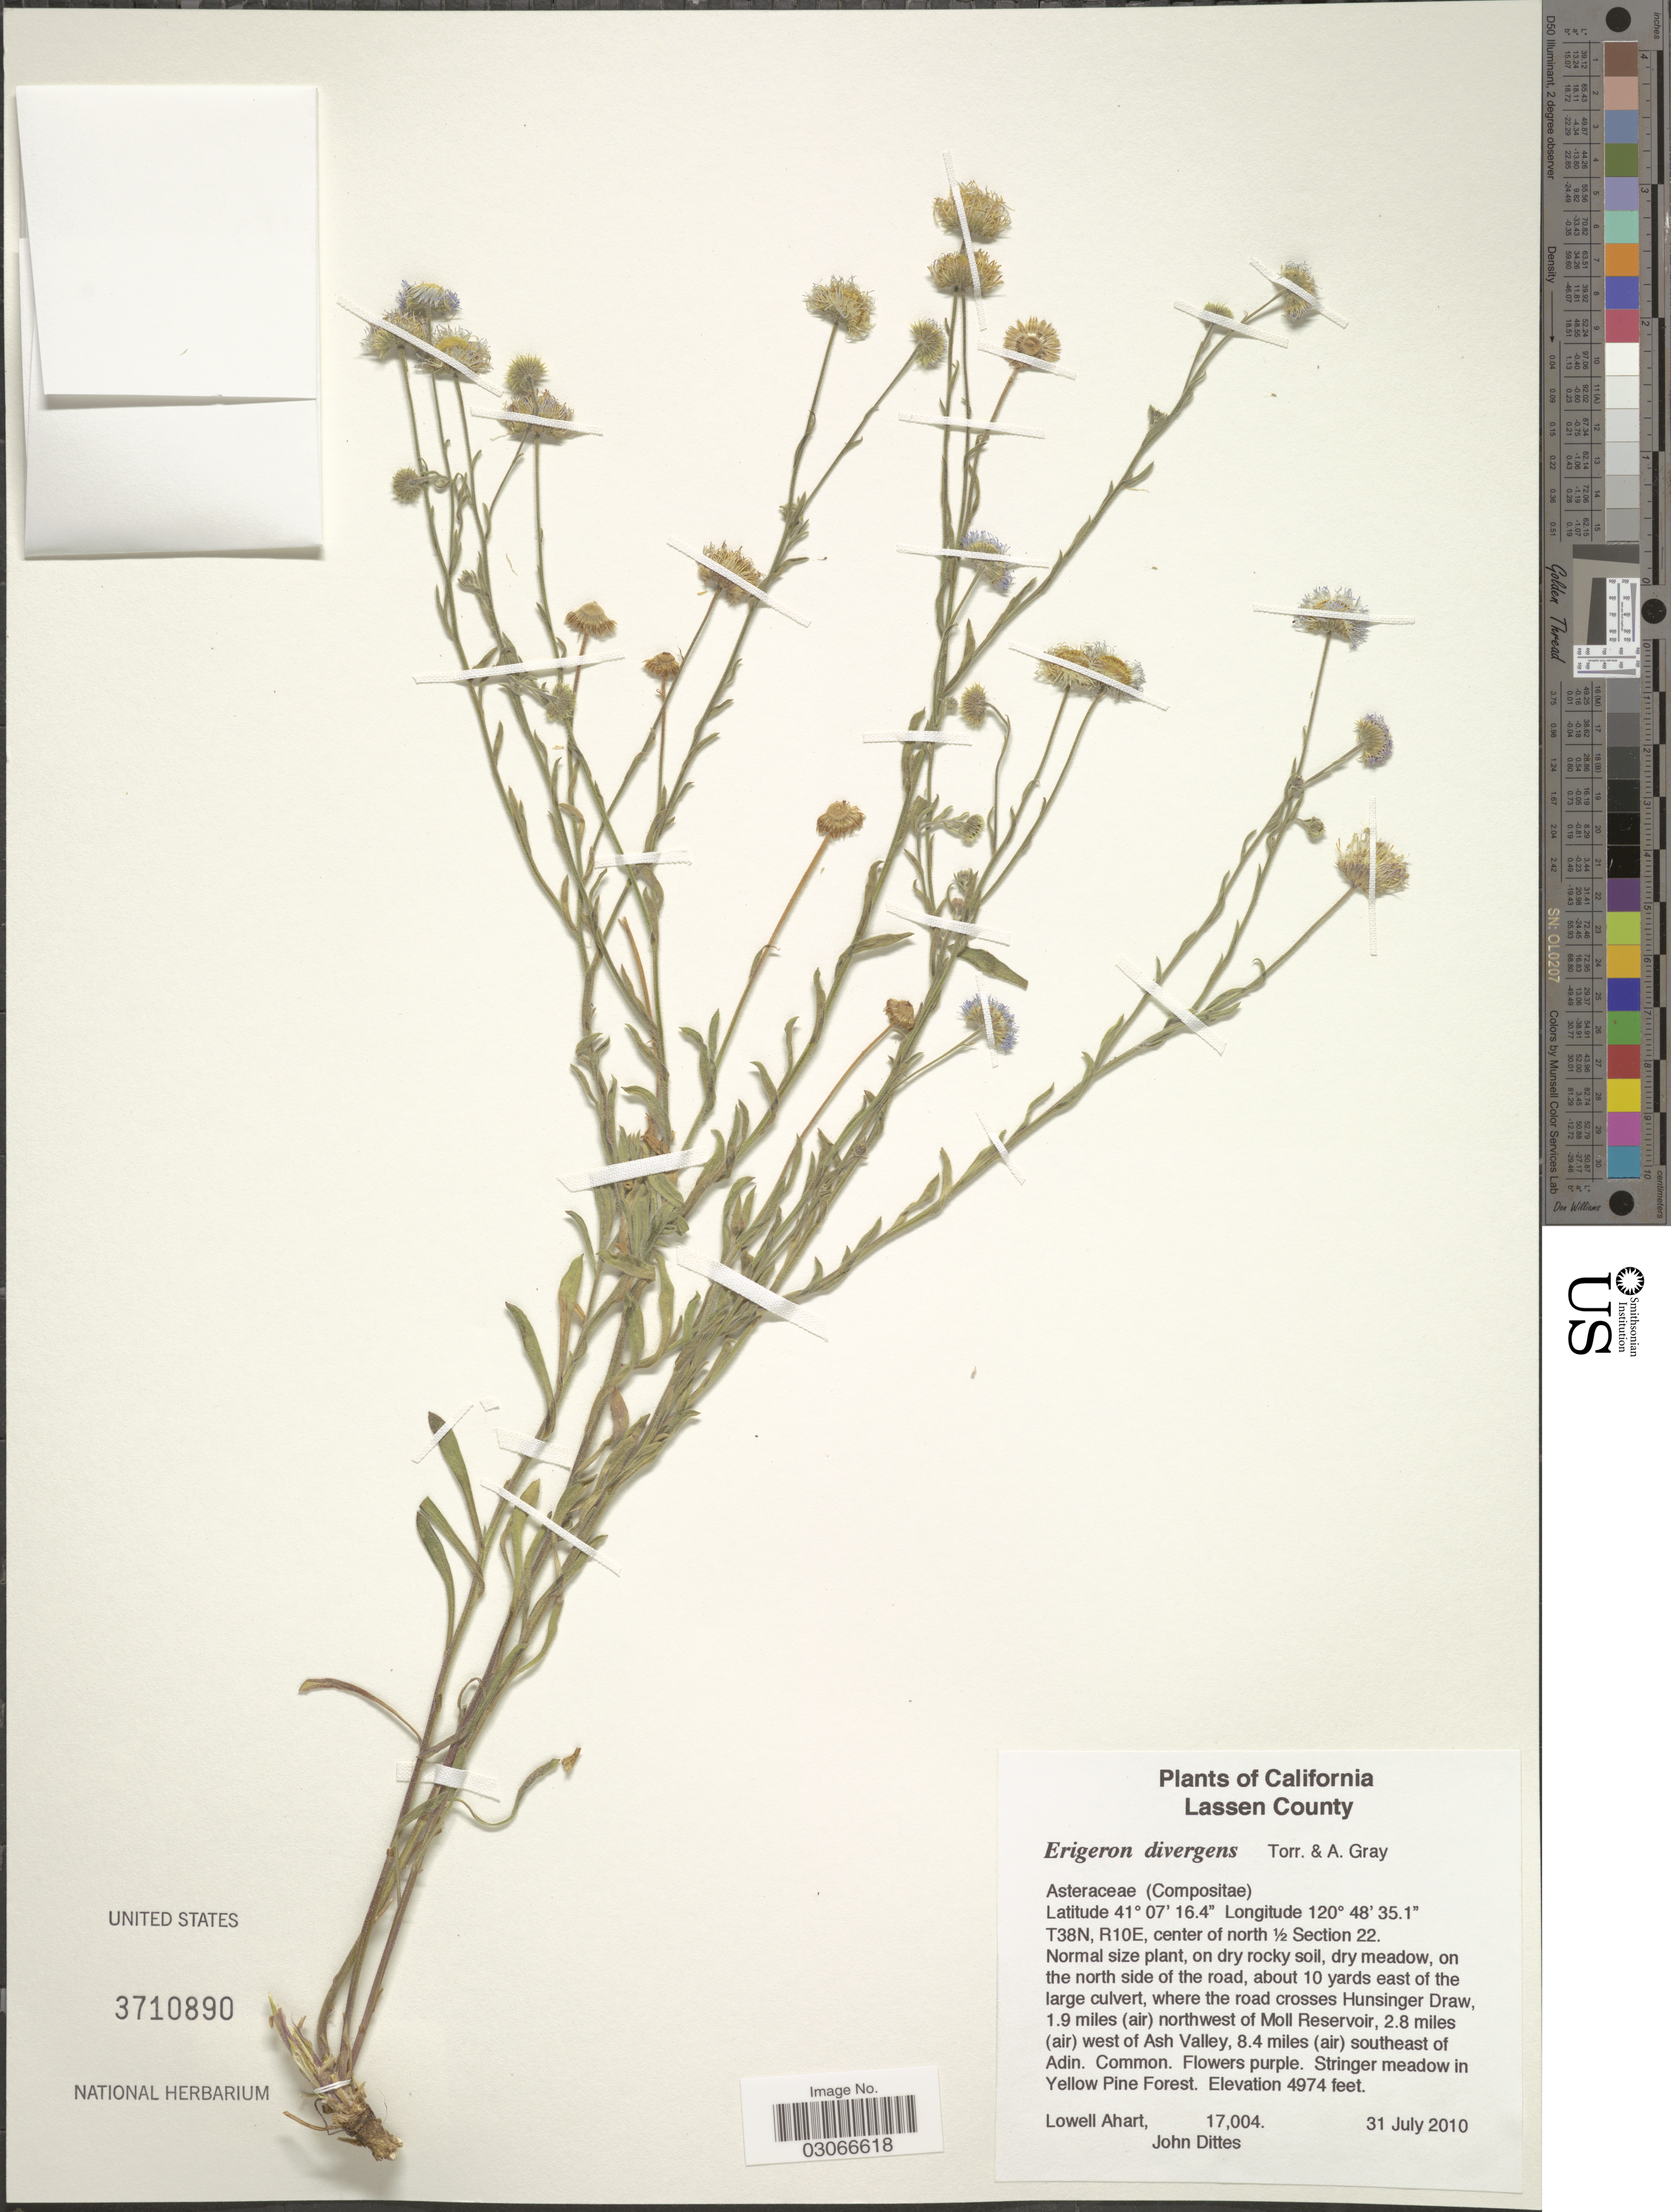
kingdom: Plantae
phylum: Tracheophyta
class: Magnoliopsida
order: Asterales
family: Asteraceae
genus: Erigeron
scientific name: Erigeron divergens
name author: Torr. & A. Gray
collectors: L. Ahart & J. Dittes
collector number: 17004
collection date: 2010-07-31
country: United States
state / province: California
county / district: Lassen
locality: Lassen County. T38N, R10E, center of north ½ Section 22, on the north side of the road, about 10 yards east of the large culvert, where the road crosses Hunsinger Draw, 1.9 miles (air) northwest of Moll Reservoir, 2.8 miles (air) west of Ash Valley, 8.4 miles (air) southeast of Adin.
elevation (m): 1516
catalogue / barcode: US 3710890